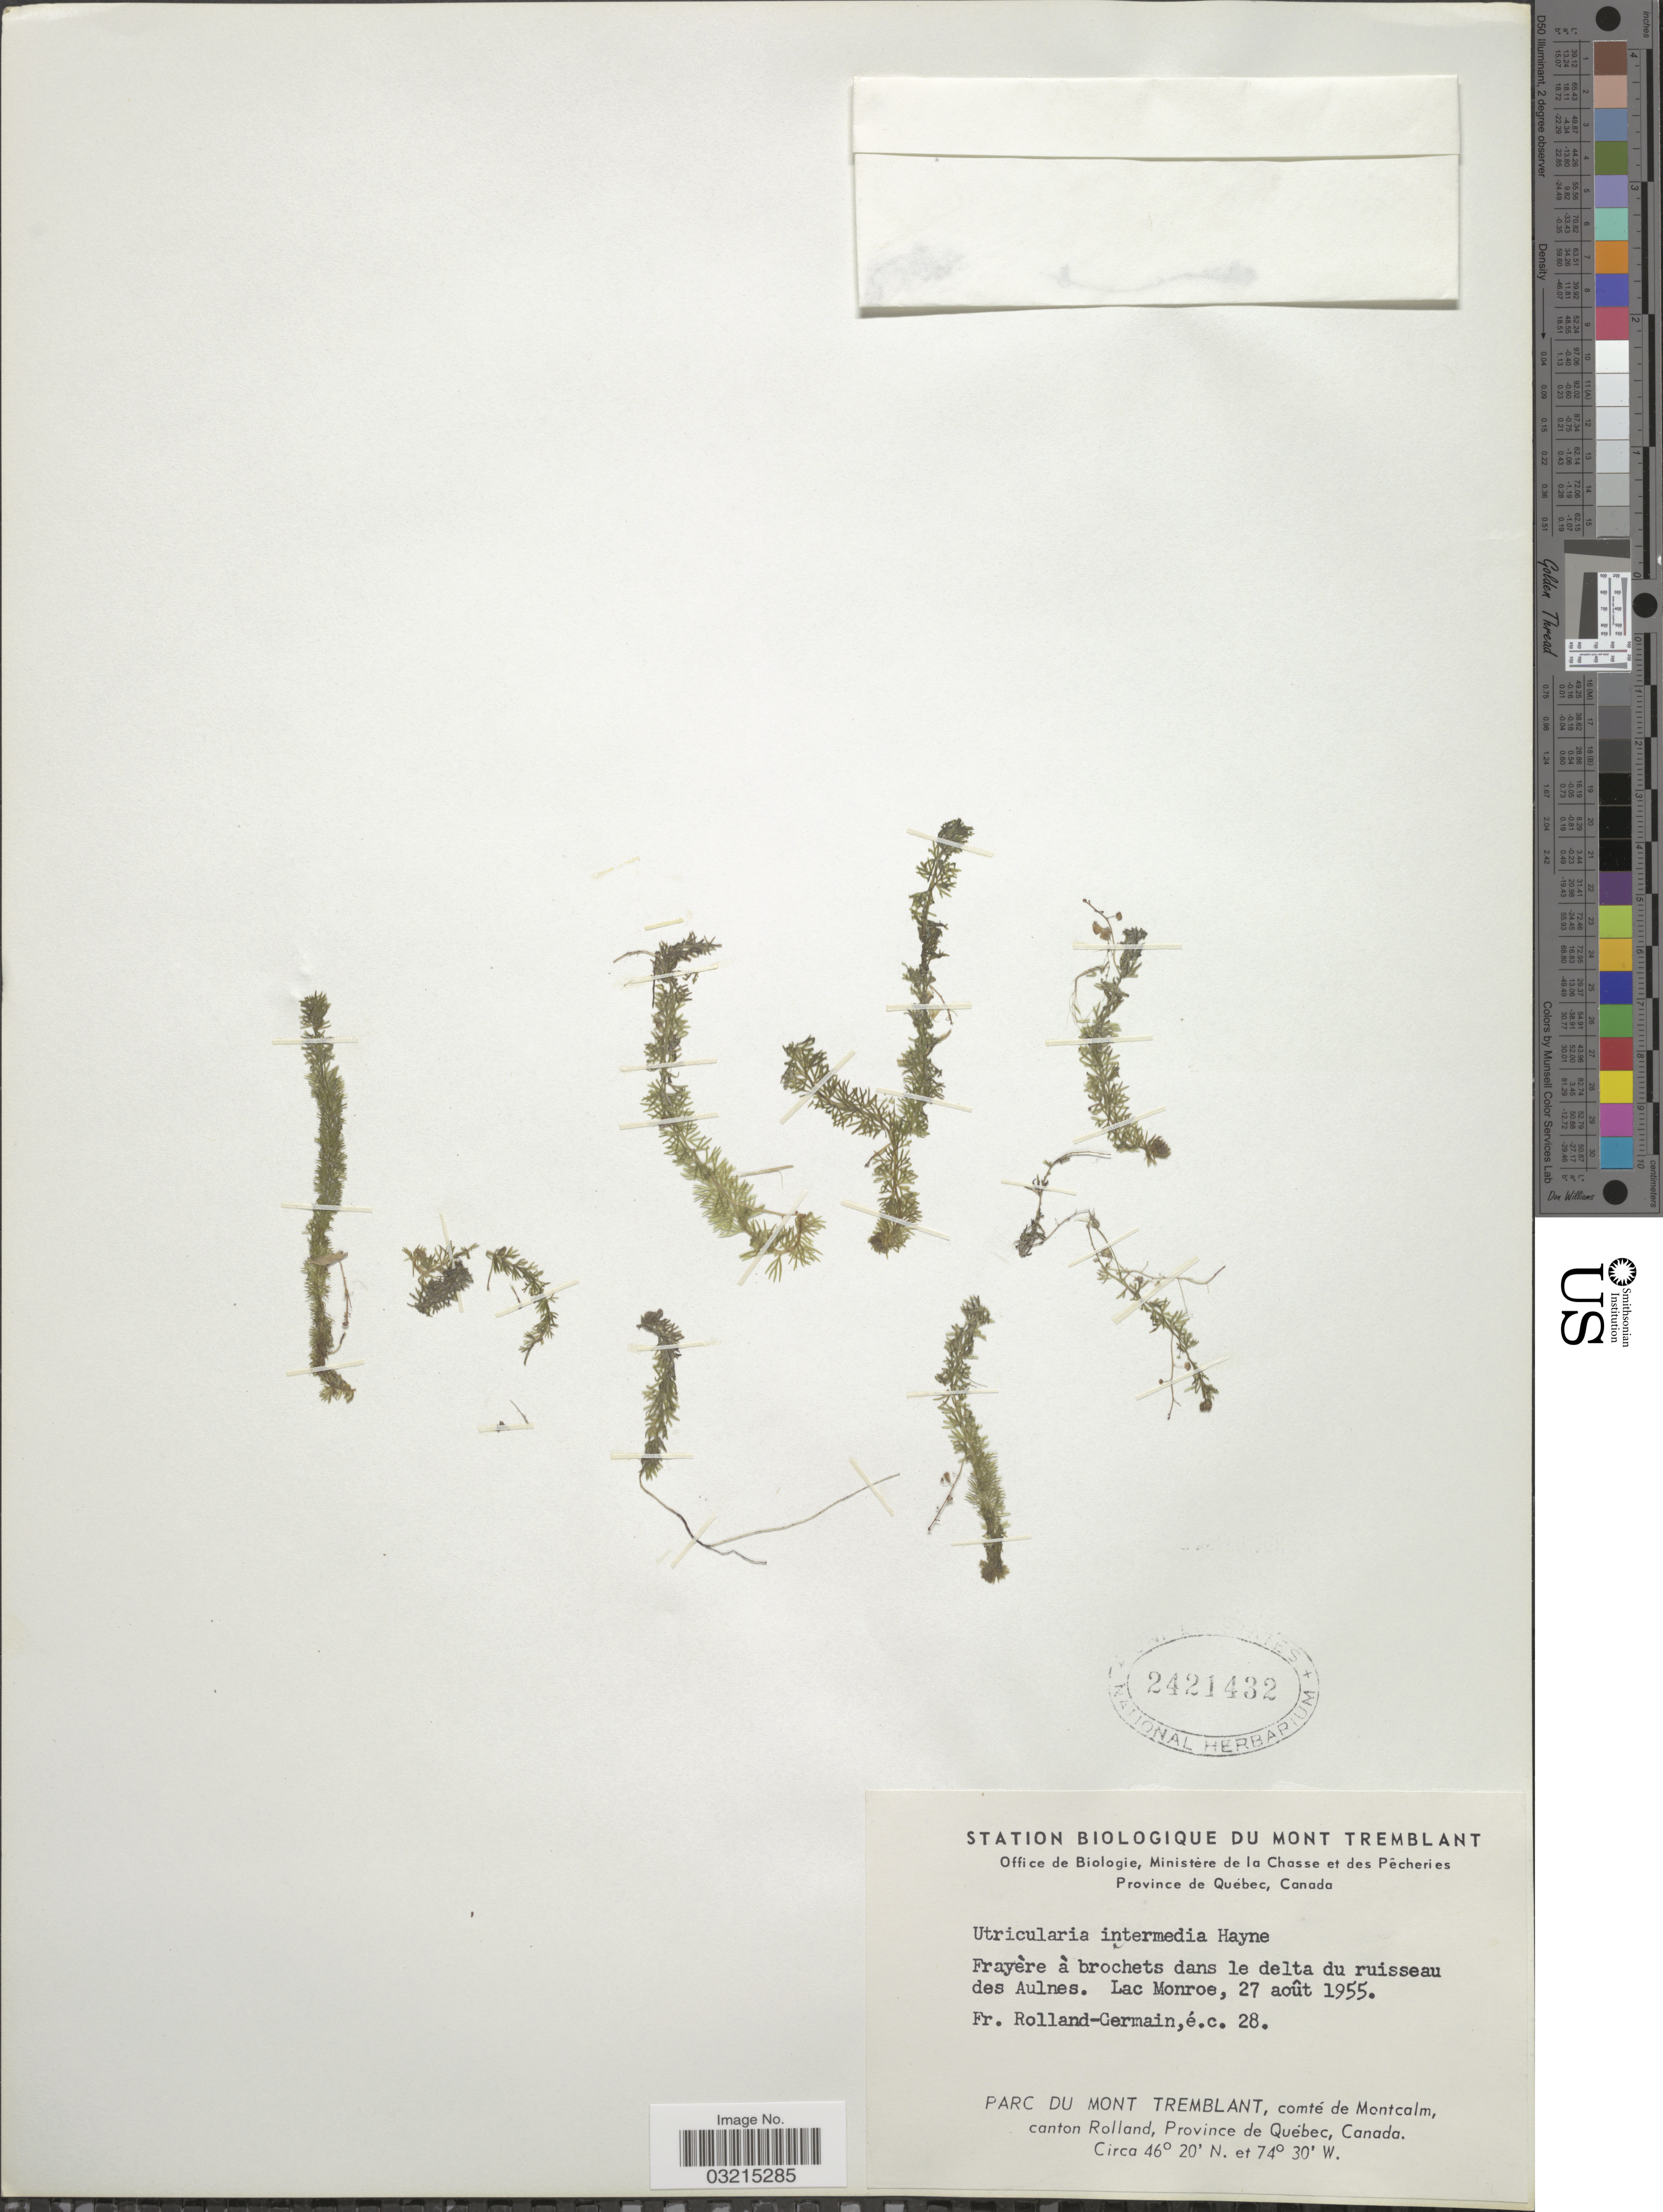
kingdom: Plantae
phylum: Tracheophyta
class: Magnoliopsida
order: Lamiales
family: Lentibulariaceae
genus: Utricularia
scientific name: Utricularia intermedia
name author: Hayne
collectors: Rolland-Germain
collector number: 28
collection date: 1955-08-27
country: Canada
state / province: Quebec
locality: Frayère à brochets dans le delta du ruisseau des Aulnes. Lac Monroe. Parc du mont Tremblant, comté de Montcalm, canton Rolland.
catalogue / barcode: US 2421432